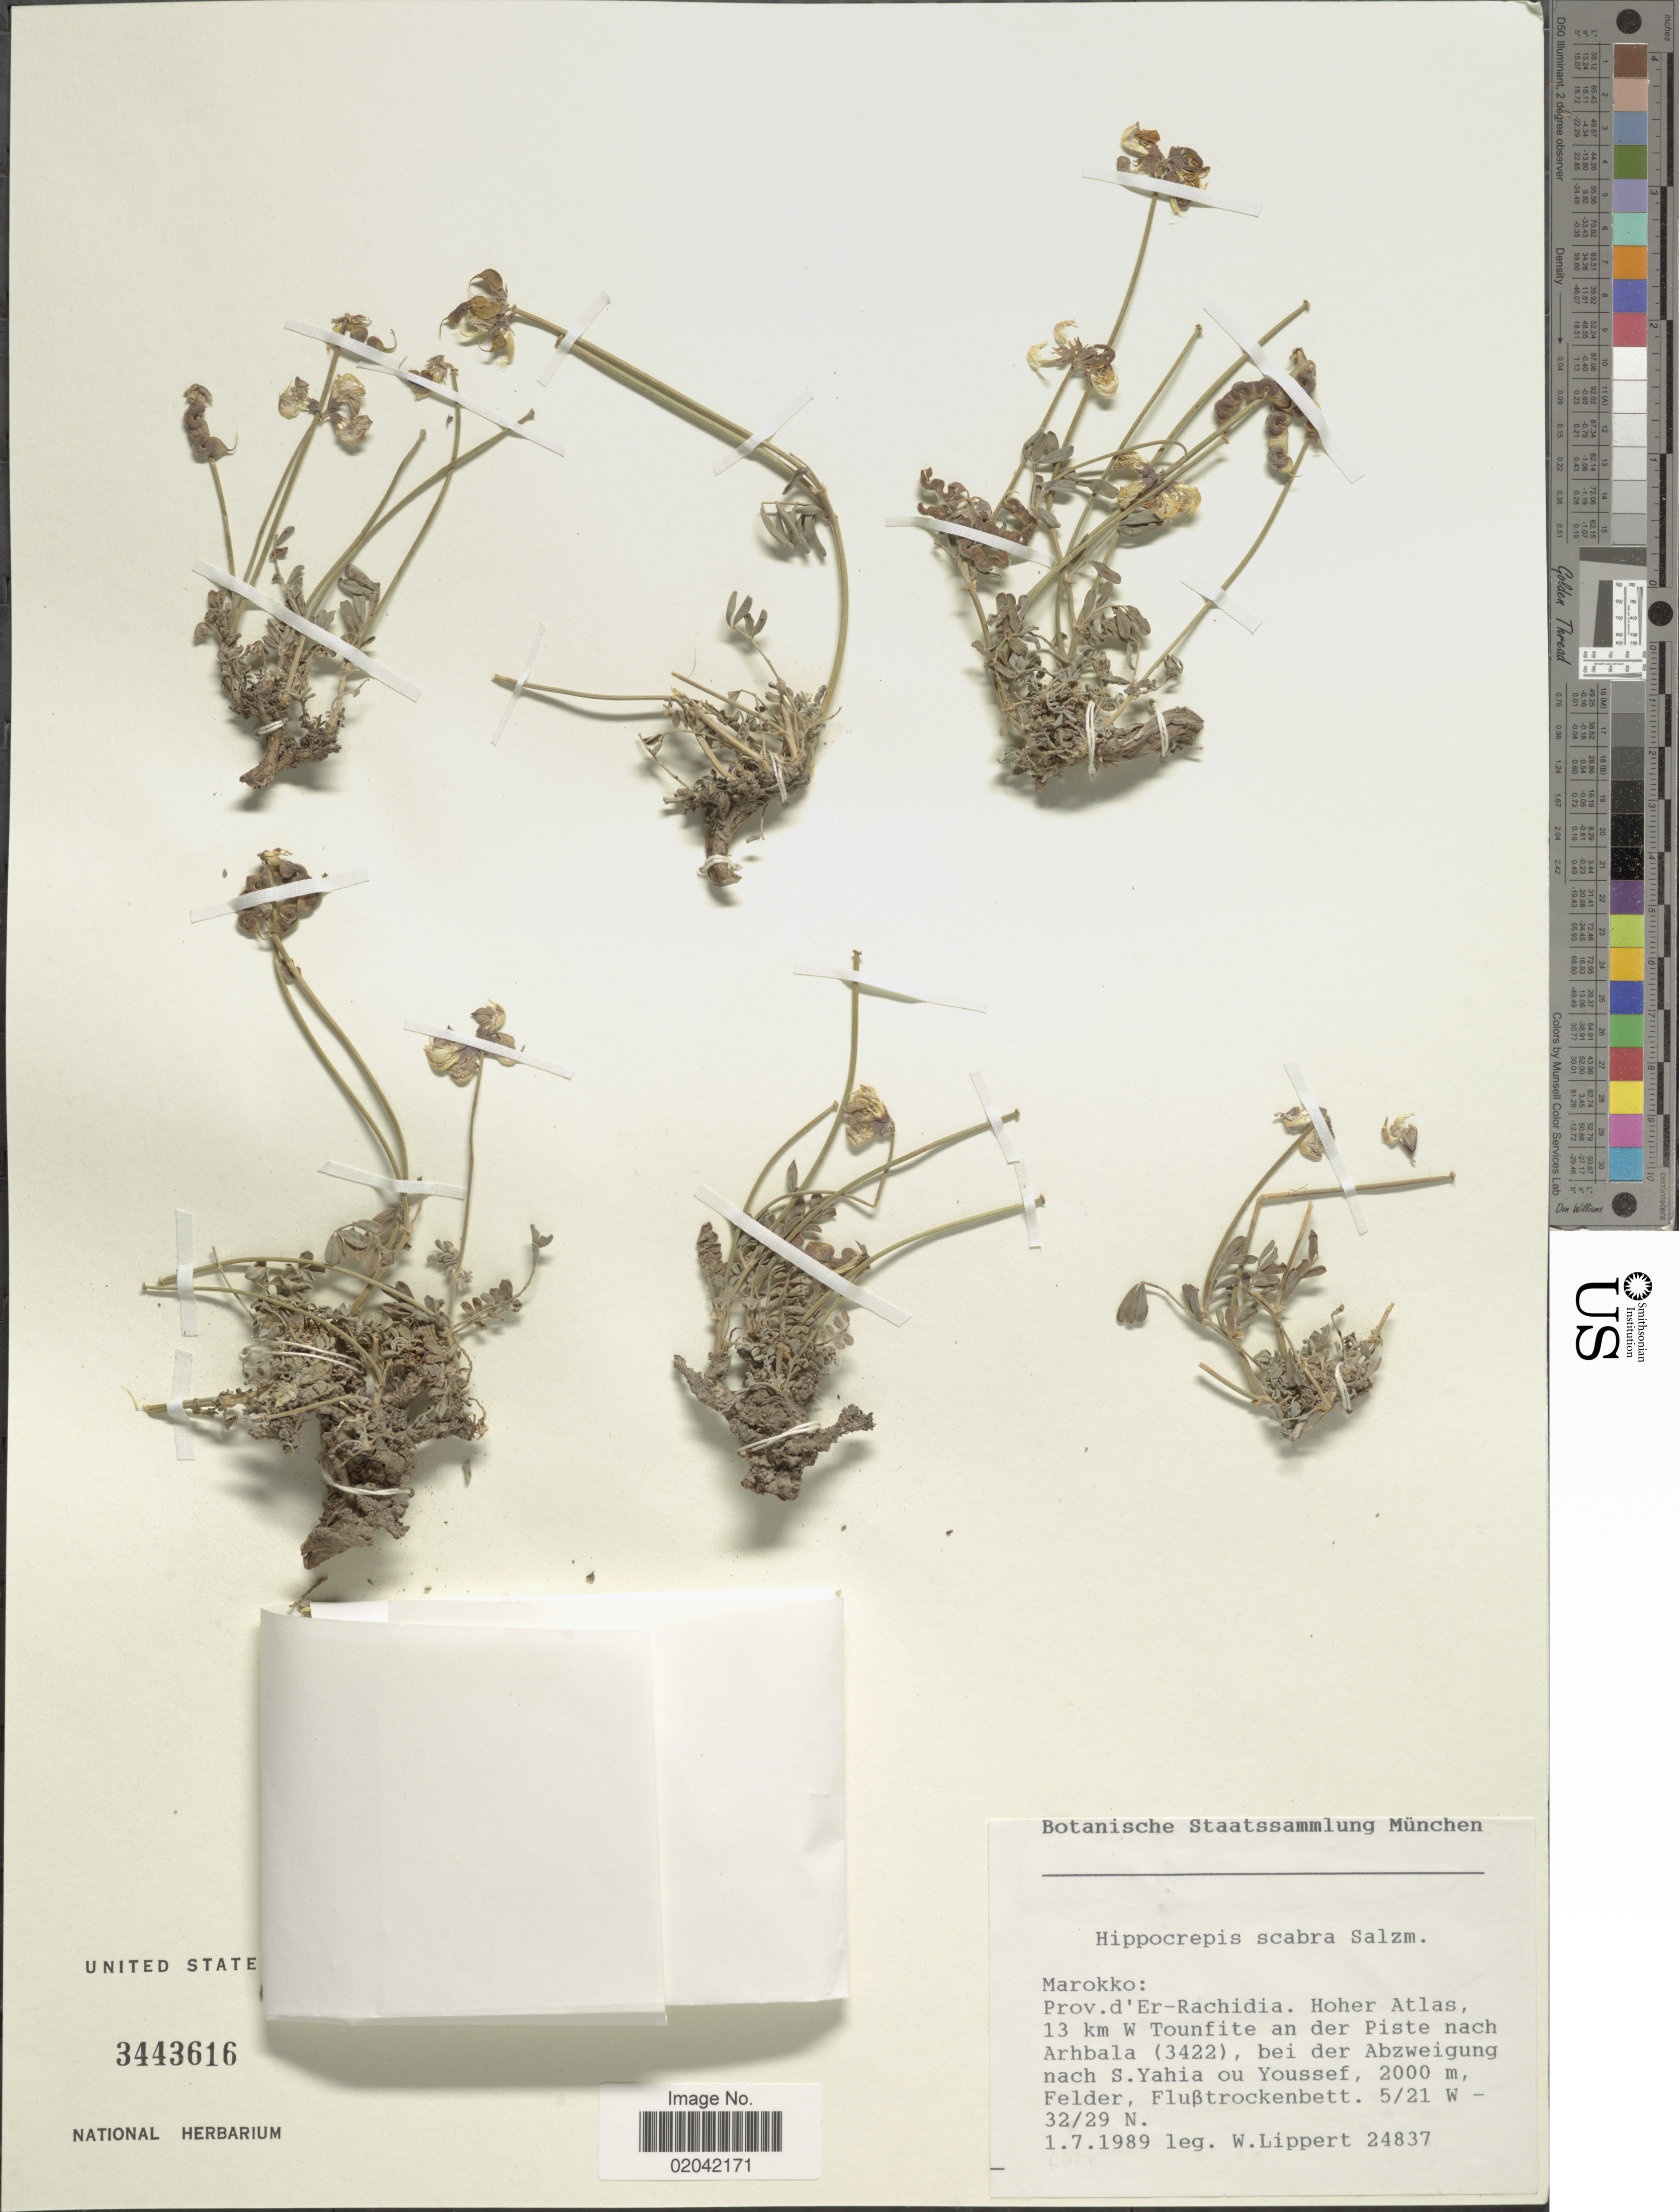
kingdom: Plantae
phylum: Tracheophyta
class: Magnoliopsida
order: Fabales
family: Fabaceae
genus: Hippocrepis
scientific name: Hippocrepis scabra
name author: DC.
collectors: W. Lippert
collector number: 24837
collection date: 1989-07-01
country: Morocco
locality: Marokko: Prov. d'Er-Rachidia. Hoher Atlas, 13 km W. Tounfite an der Piste nach Arhbala (3422), bei der Abzweigung nach S. Yahia ou Yousseff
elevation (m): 2000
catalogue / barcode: US 3443616